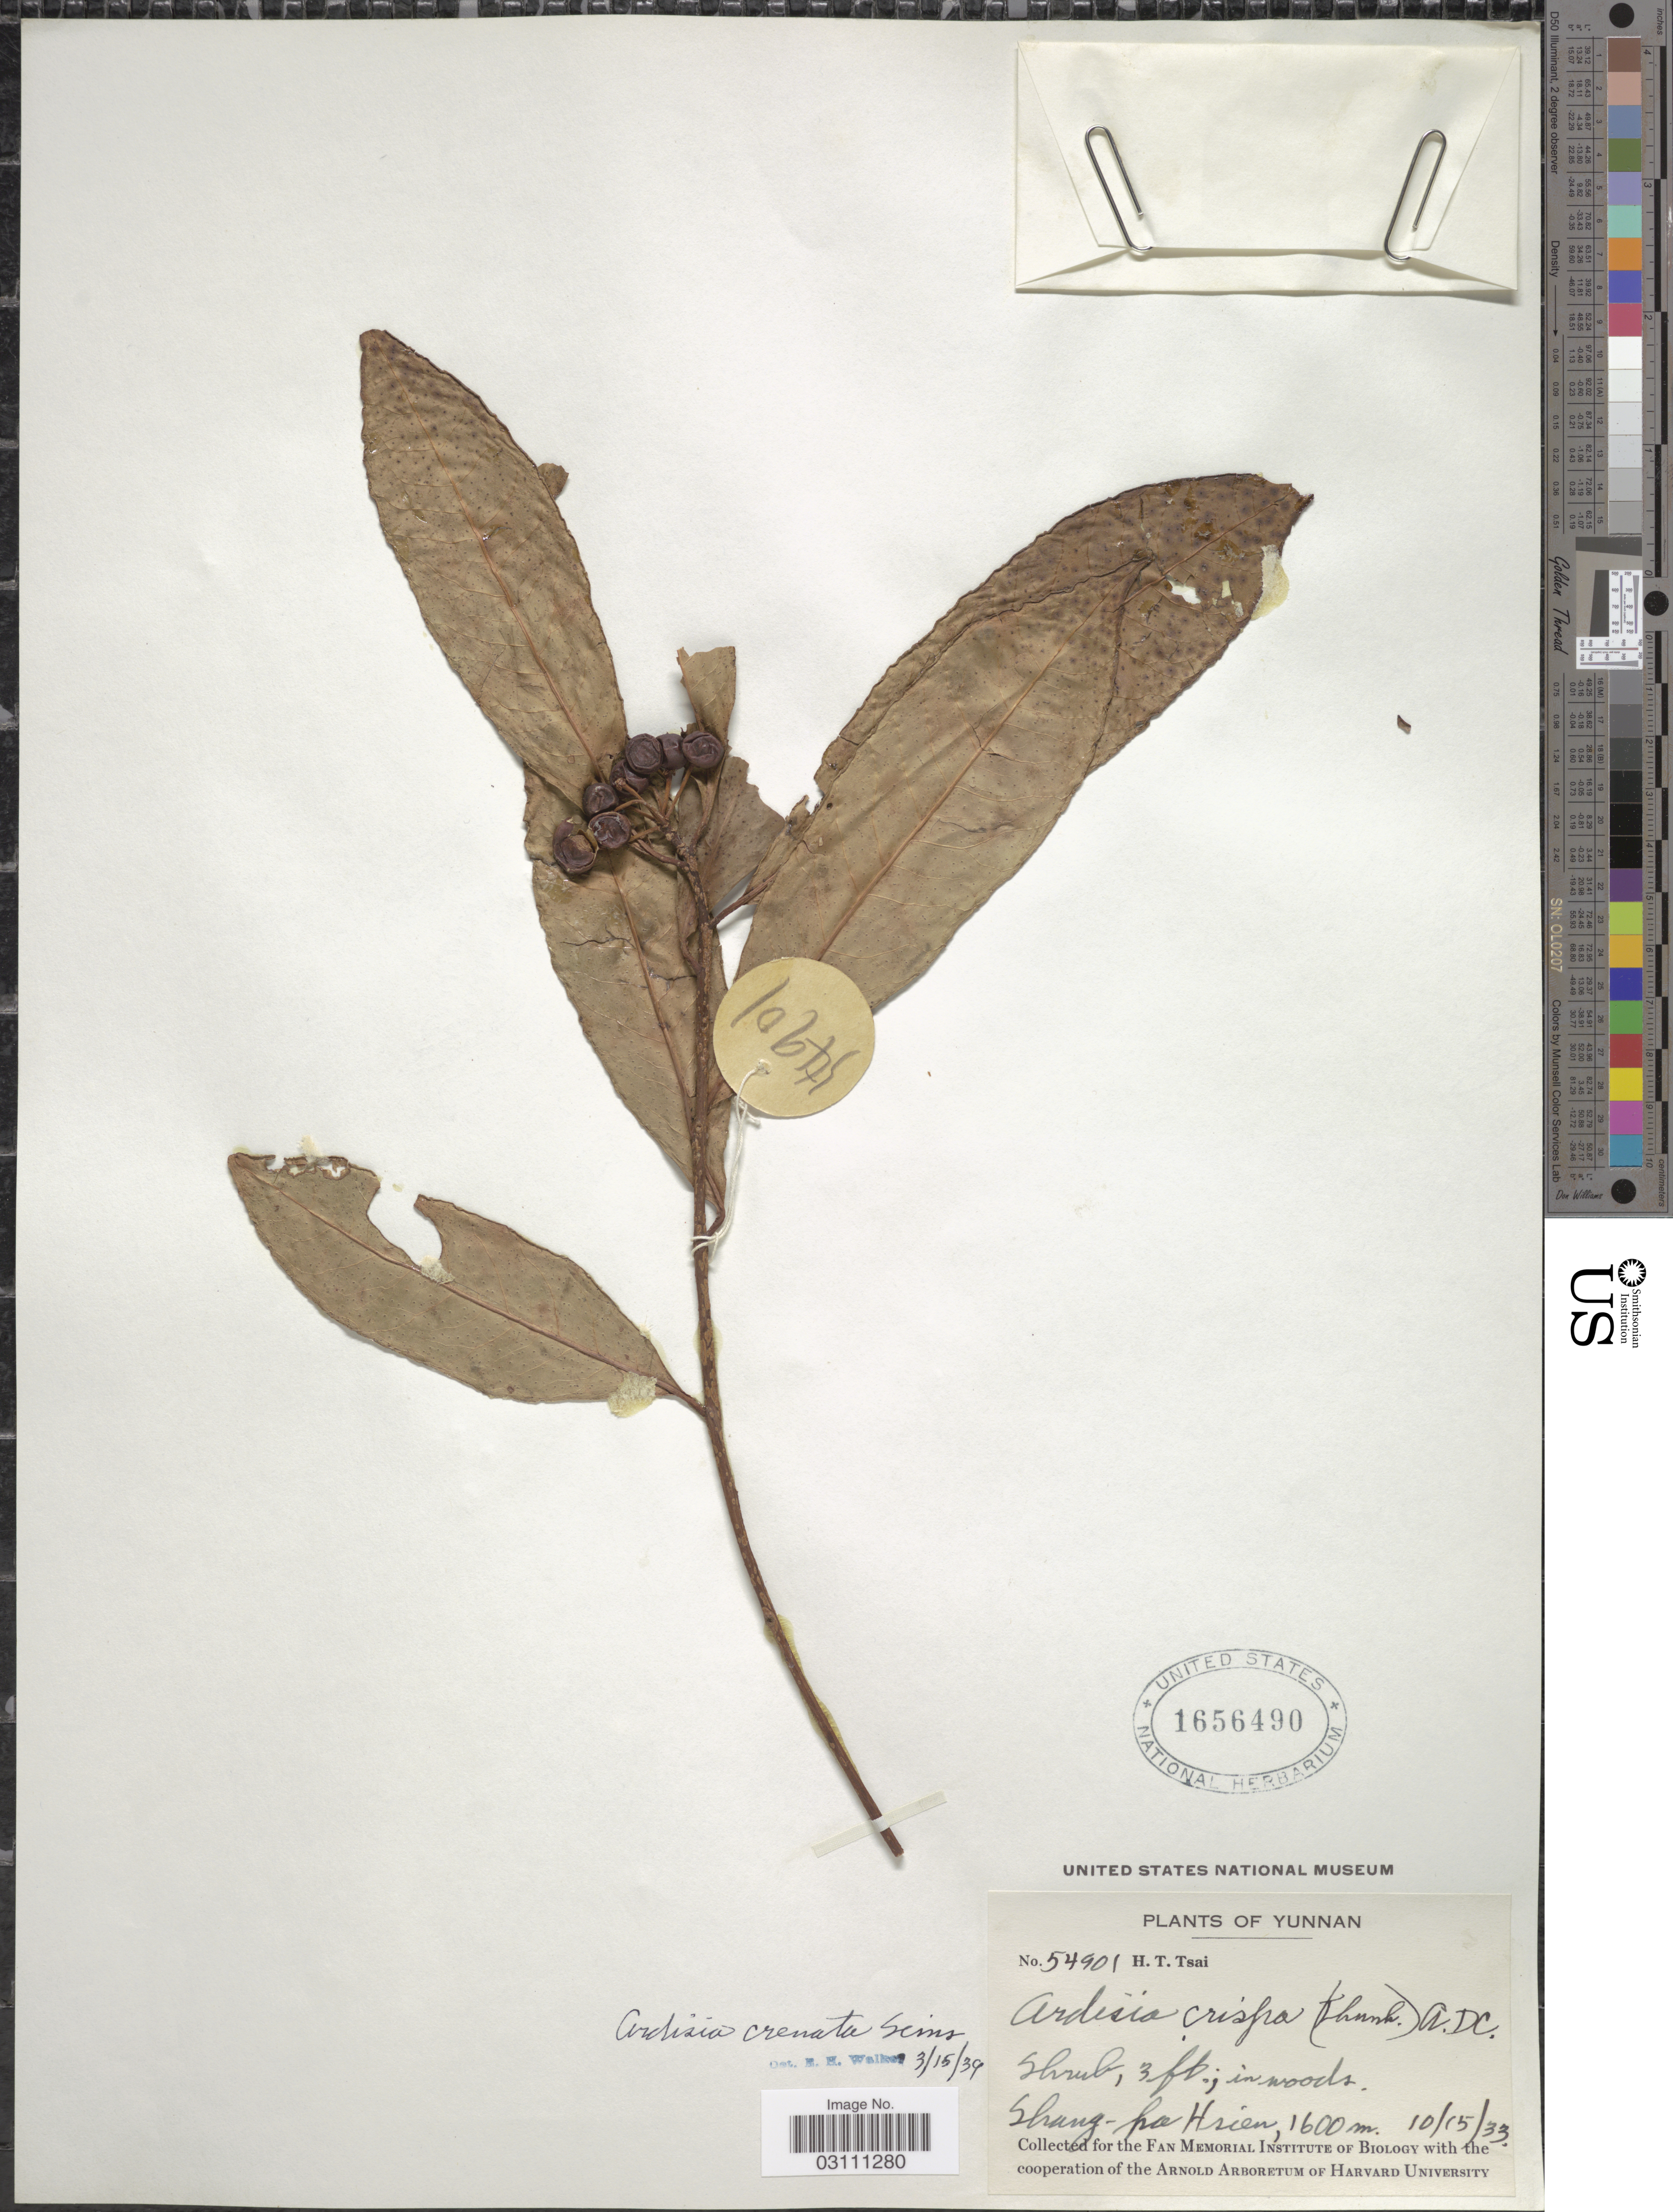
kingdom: Plantae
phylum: Tracheophyta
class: Magnoliopsida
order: Ericales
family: Primulaceae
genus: Ardisia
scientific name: Ardisia crenata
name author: Sims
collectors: H. Tsai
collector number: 54901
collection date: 1933-10-15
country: China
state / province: Yunnan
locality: Shang-pa Hsien.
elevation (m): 1600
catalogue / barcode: US 1656490